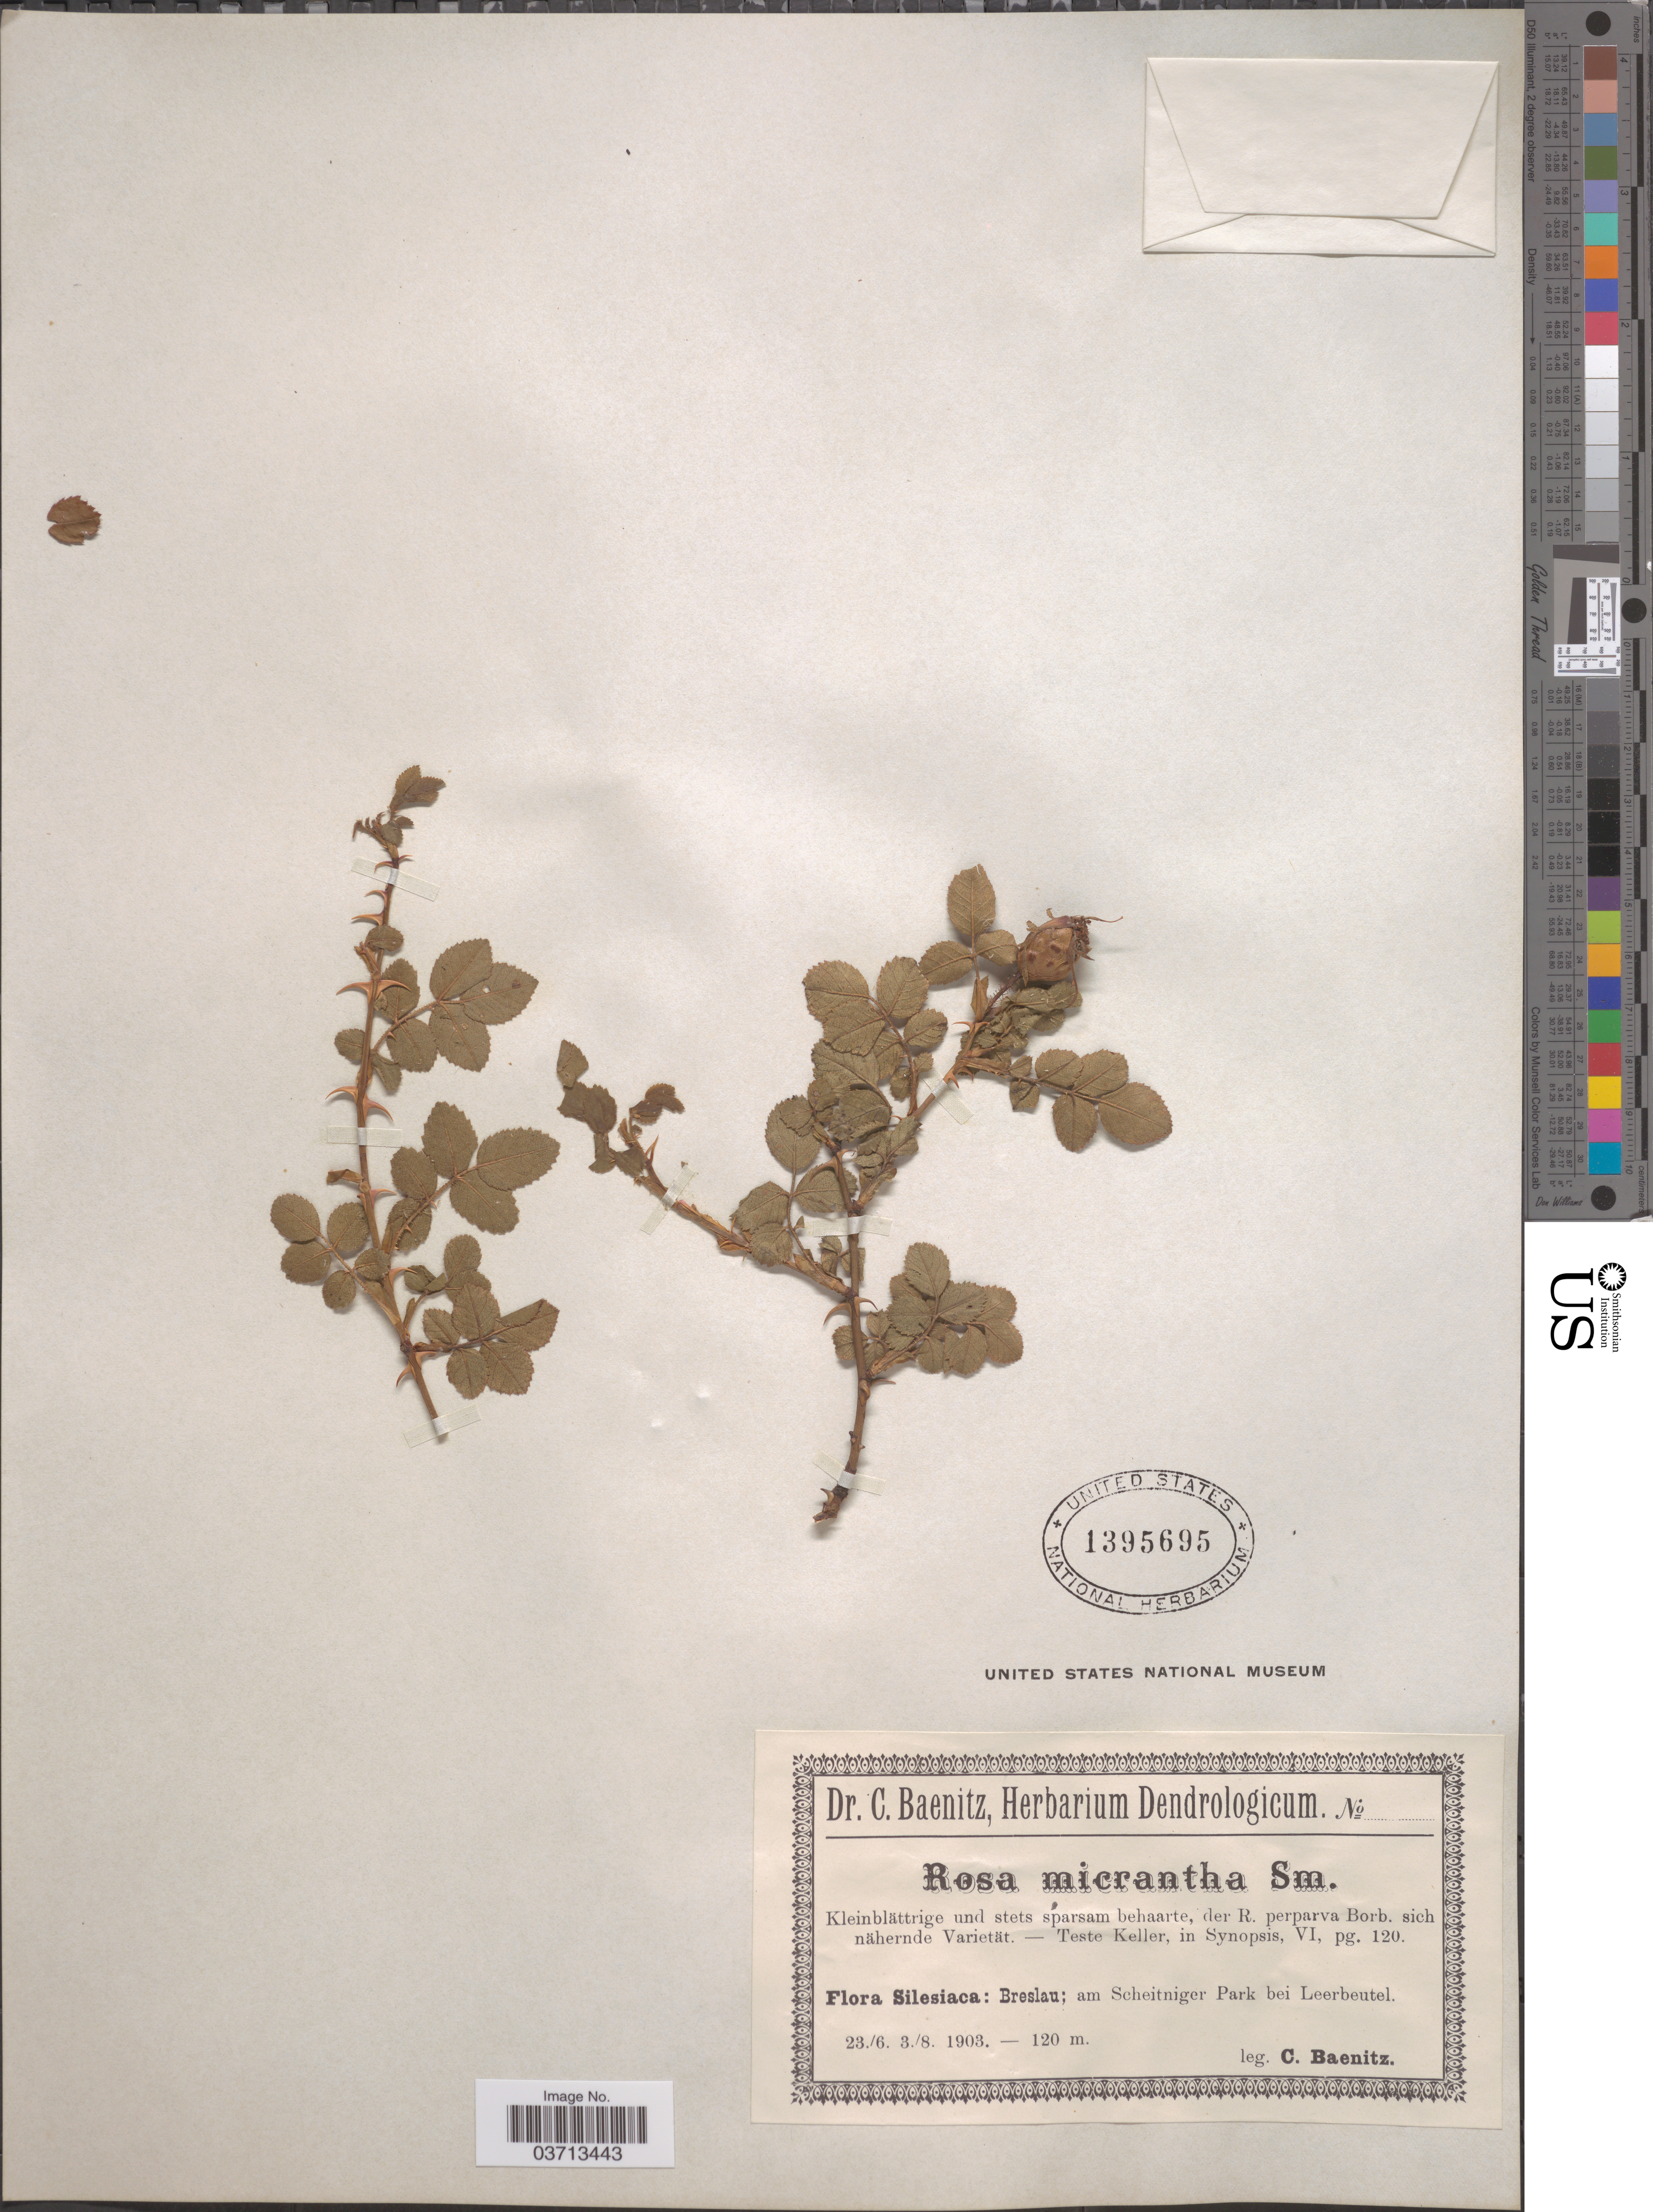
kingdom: Plantae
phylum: Tracheophyta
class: Magnoliopsida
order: Rosales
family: Rosaceae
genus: Rosa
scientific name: Rosa micrantha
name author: Borrer ex Small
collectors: C. G. Baenitz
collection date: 1903-06-23/1903-08-03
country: Poland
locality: Silesiaca: Breslau; am Scheitniger Park bei Leerbeutel.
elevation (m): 120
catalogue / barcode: US 1395695